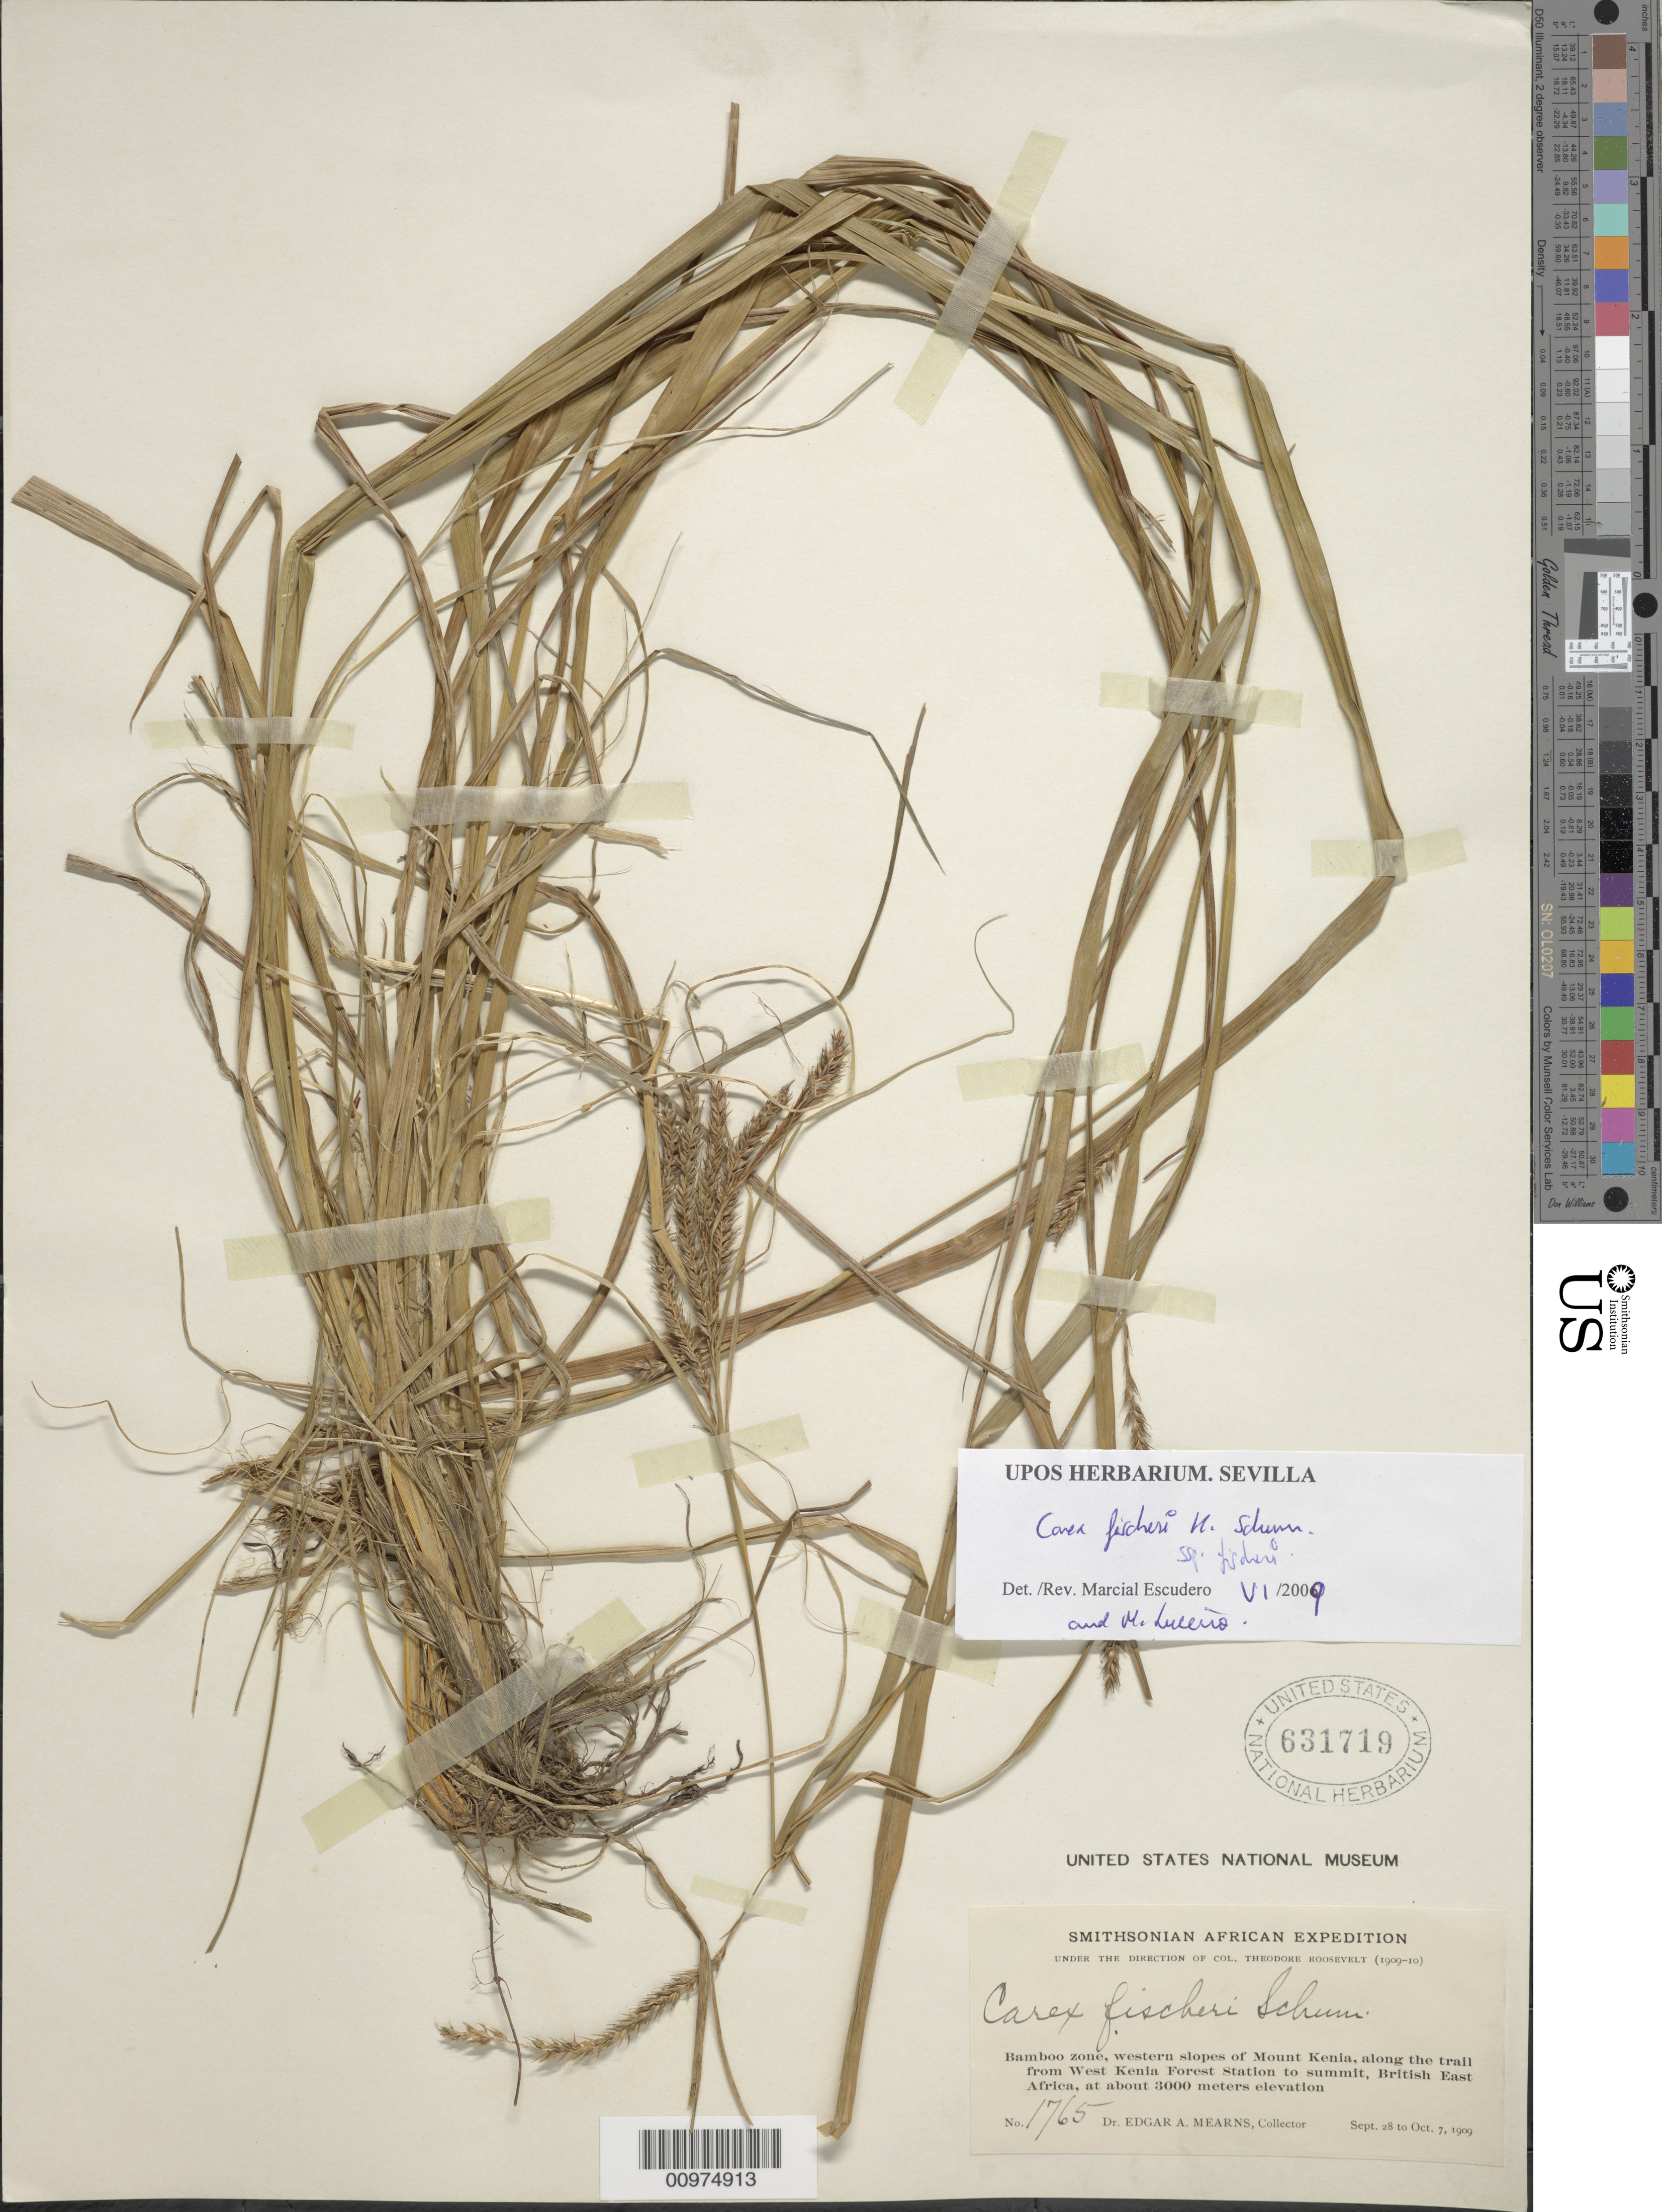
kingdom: Plantae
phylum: Tracheophyta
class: Liliopsida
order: Poales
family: Cyperaceae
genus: Carex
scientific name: Carex fischeri subsp. fischeri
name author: K. Schum.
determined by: Escudero, Marcial; Luceño, M.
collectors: E. A. Mearns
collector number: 1765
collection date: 1909-09-28/1909-10-07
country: Kenya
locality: Bamboo zone, western slopes of Mount Kenia, along the trail from West Kenia Forest Station to summit, British East Africa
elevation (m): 3000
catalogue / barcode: US 631719